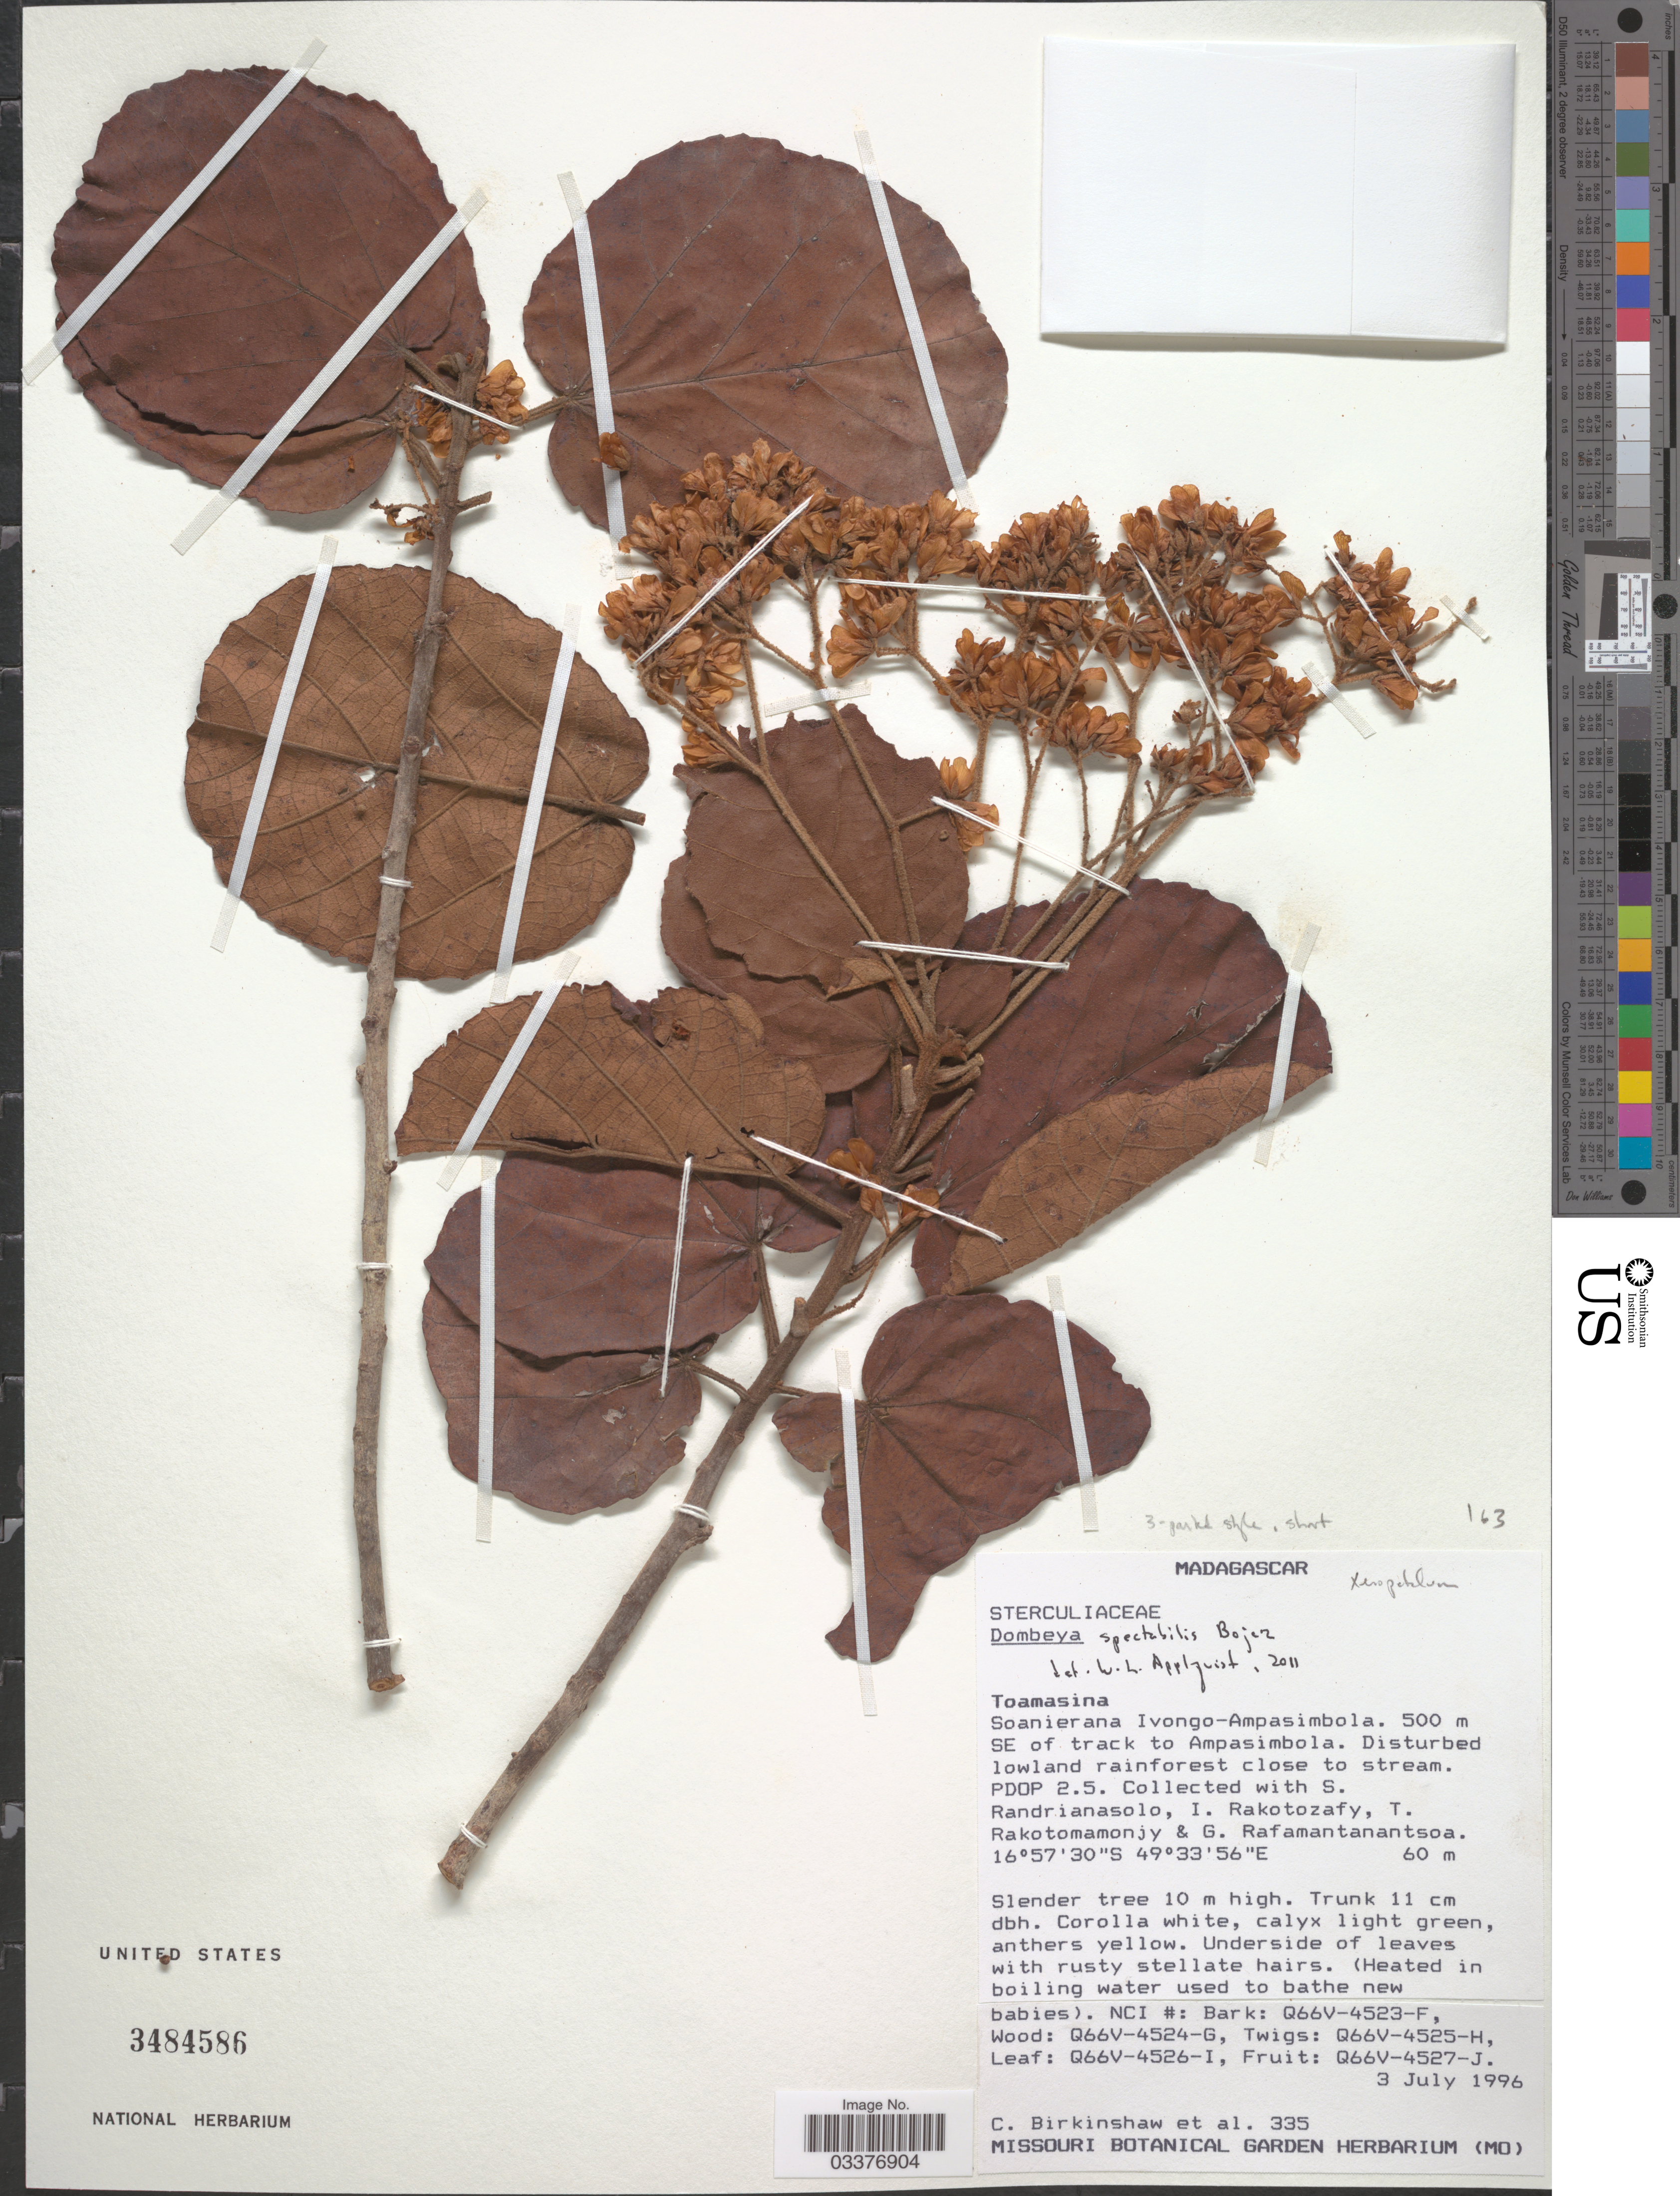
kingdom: Plantae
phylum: Tracheophyta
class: Magnoliopsida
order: Malvales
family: Malvaceae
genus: Dombeya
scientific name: Dombeya spectabilis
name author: Bojer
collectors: C. R. Birkinshaw, S. Randrianasolo, I. Rakotozafy, T. Rakotomamonjy & G. Rafamantanantsoa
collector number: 335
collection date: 1996-07-03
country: Madagascar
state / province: Analanjirofo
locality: Soanierana Ivongo - Ampasimbola. 500 m SE of track to Ampasimbola.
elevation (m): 60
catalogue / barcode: US 3484586